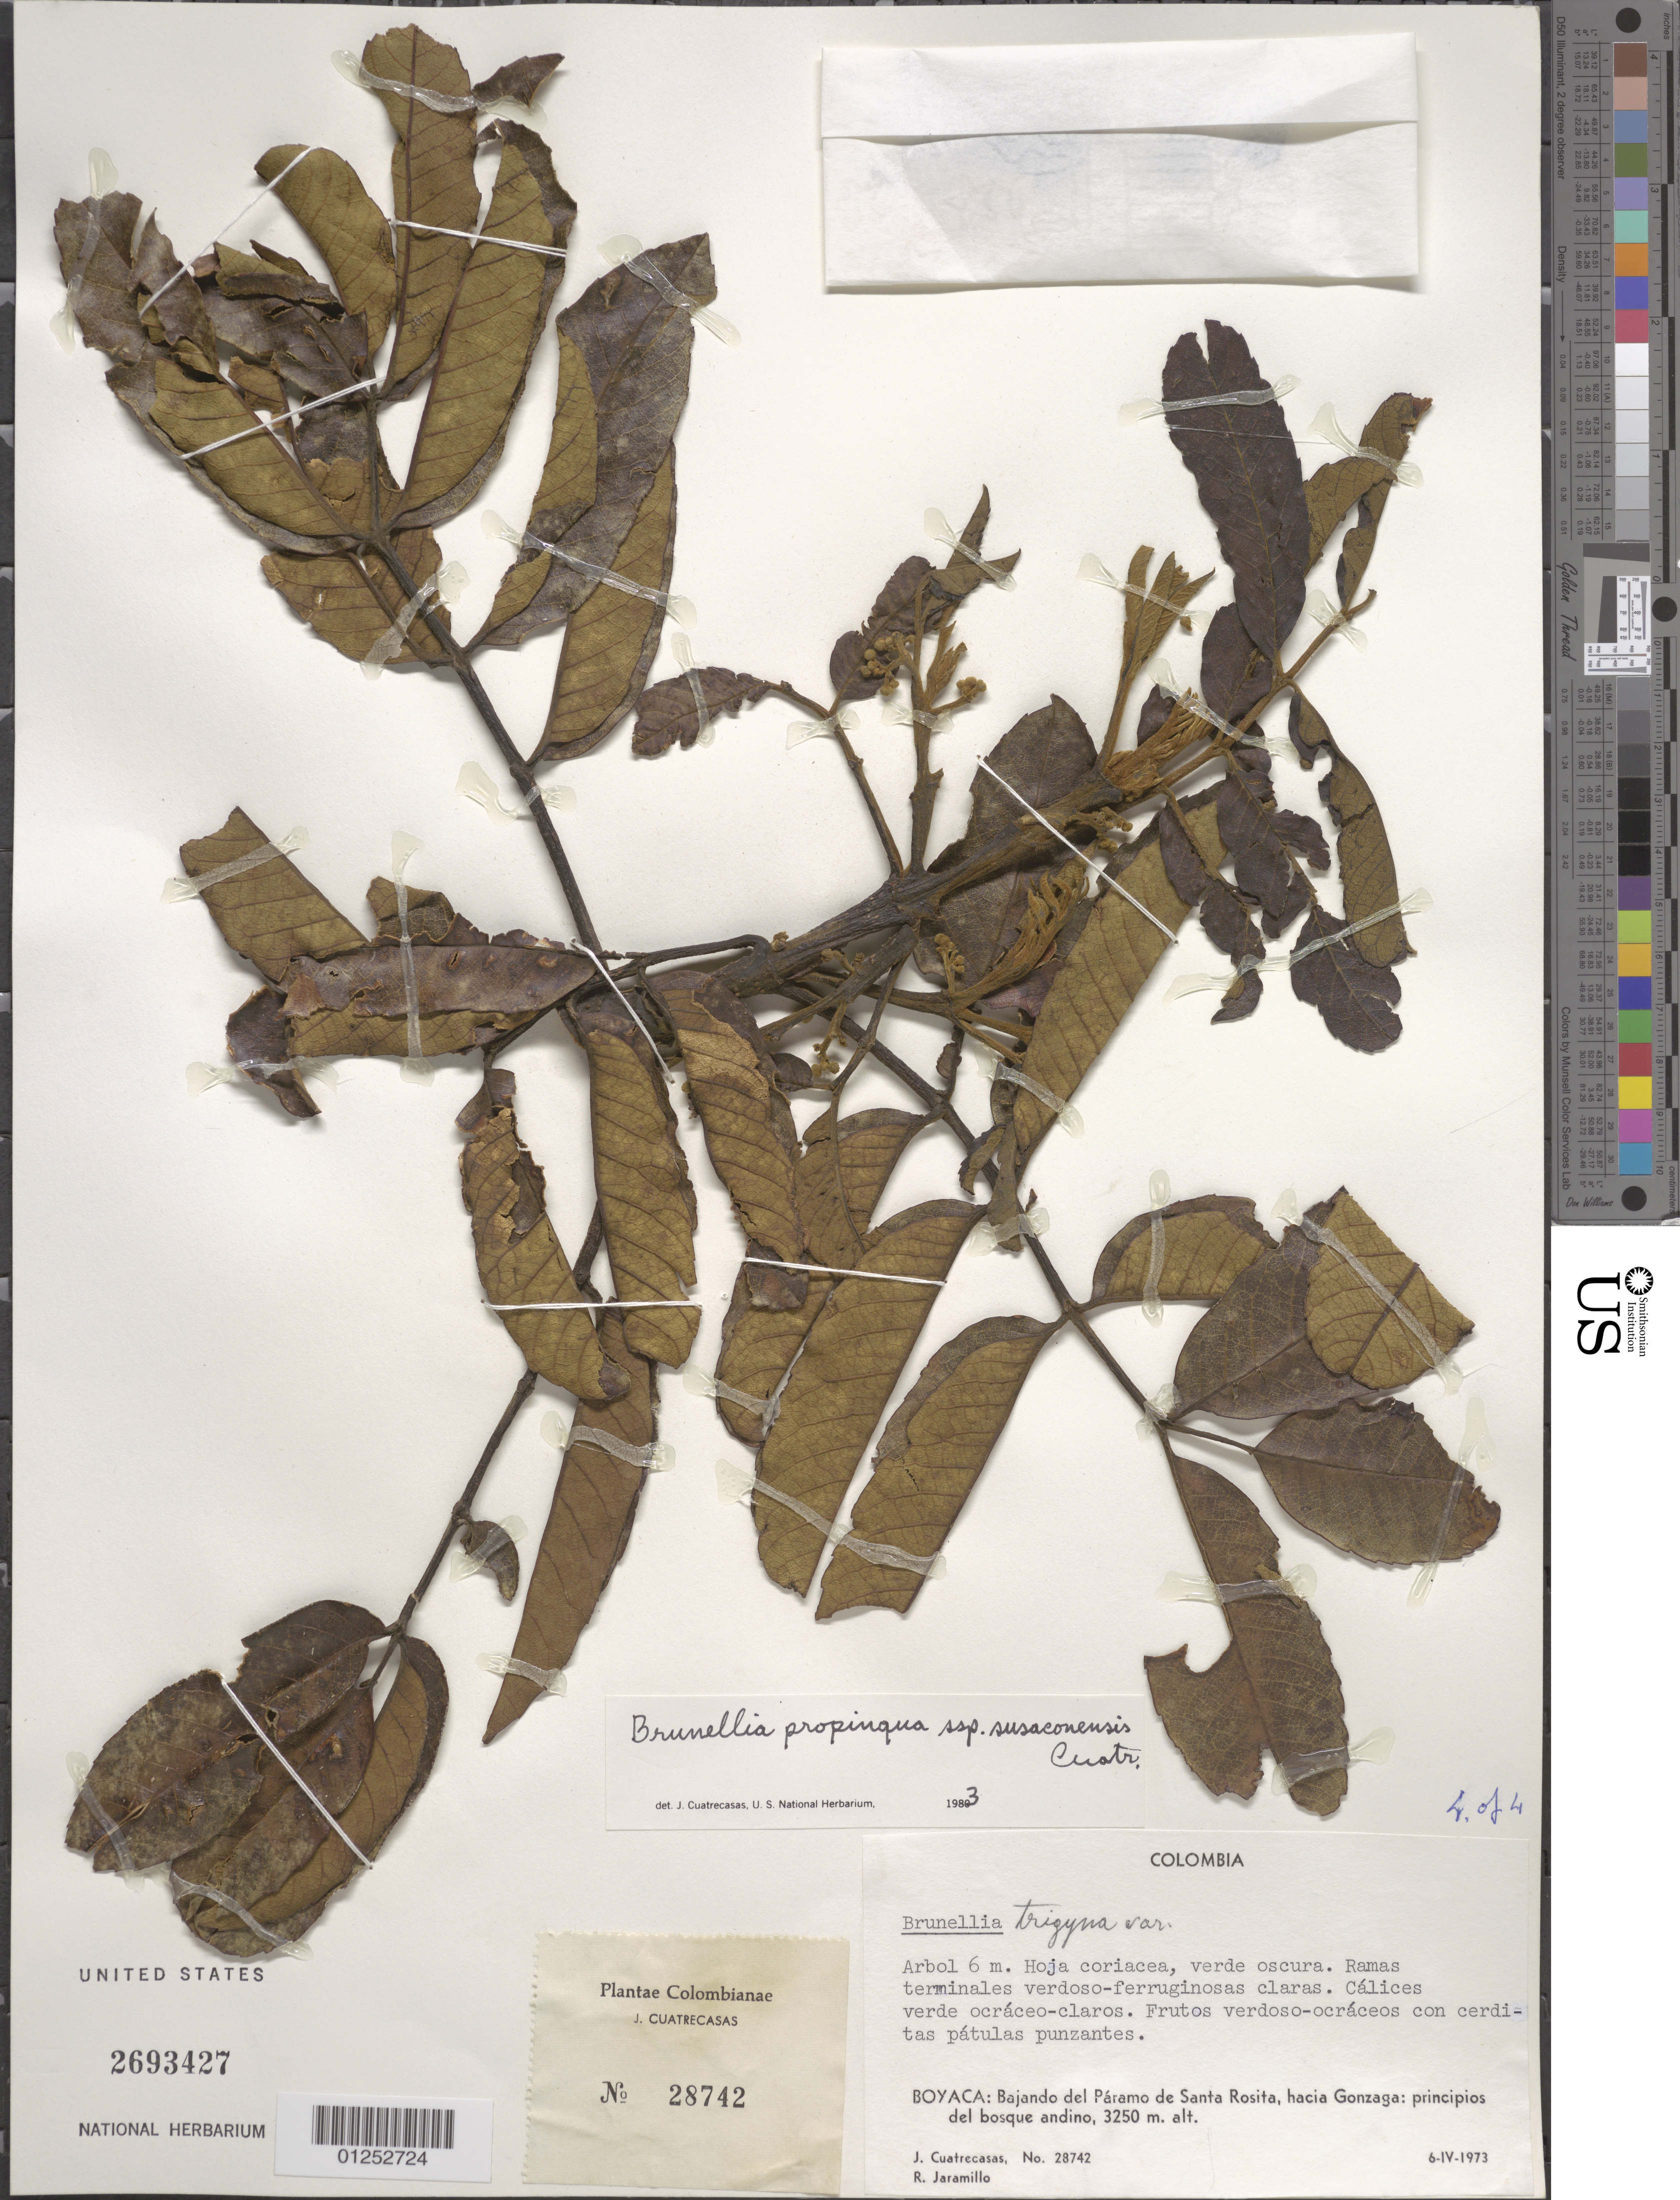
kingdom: Plantae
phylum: Tracheophyta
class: Magnoliopsida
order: Oxalidales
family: Brunelliaceae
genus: Brunellia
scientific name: Brunellia propinqua subsp. susaconensis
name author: Cuatrec.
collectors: J. Cuatrecasas & R. Jaramillo M.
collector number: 28742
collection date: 1973-04-06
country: Colombia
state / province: Boyacá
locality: Bajando del Páramo de Santa Rosita, hacia Gonzaga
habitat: Principios del bosque andino.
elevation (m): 3250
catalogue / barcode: US 2693427